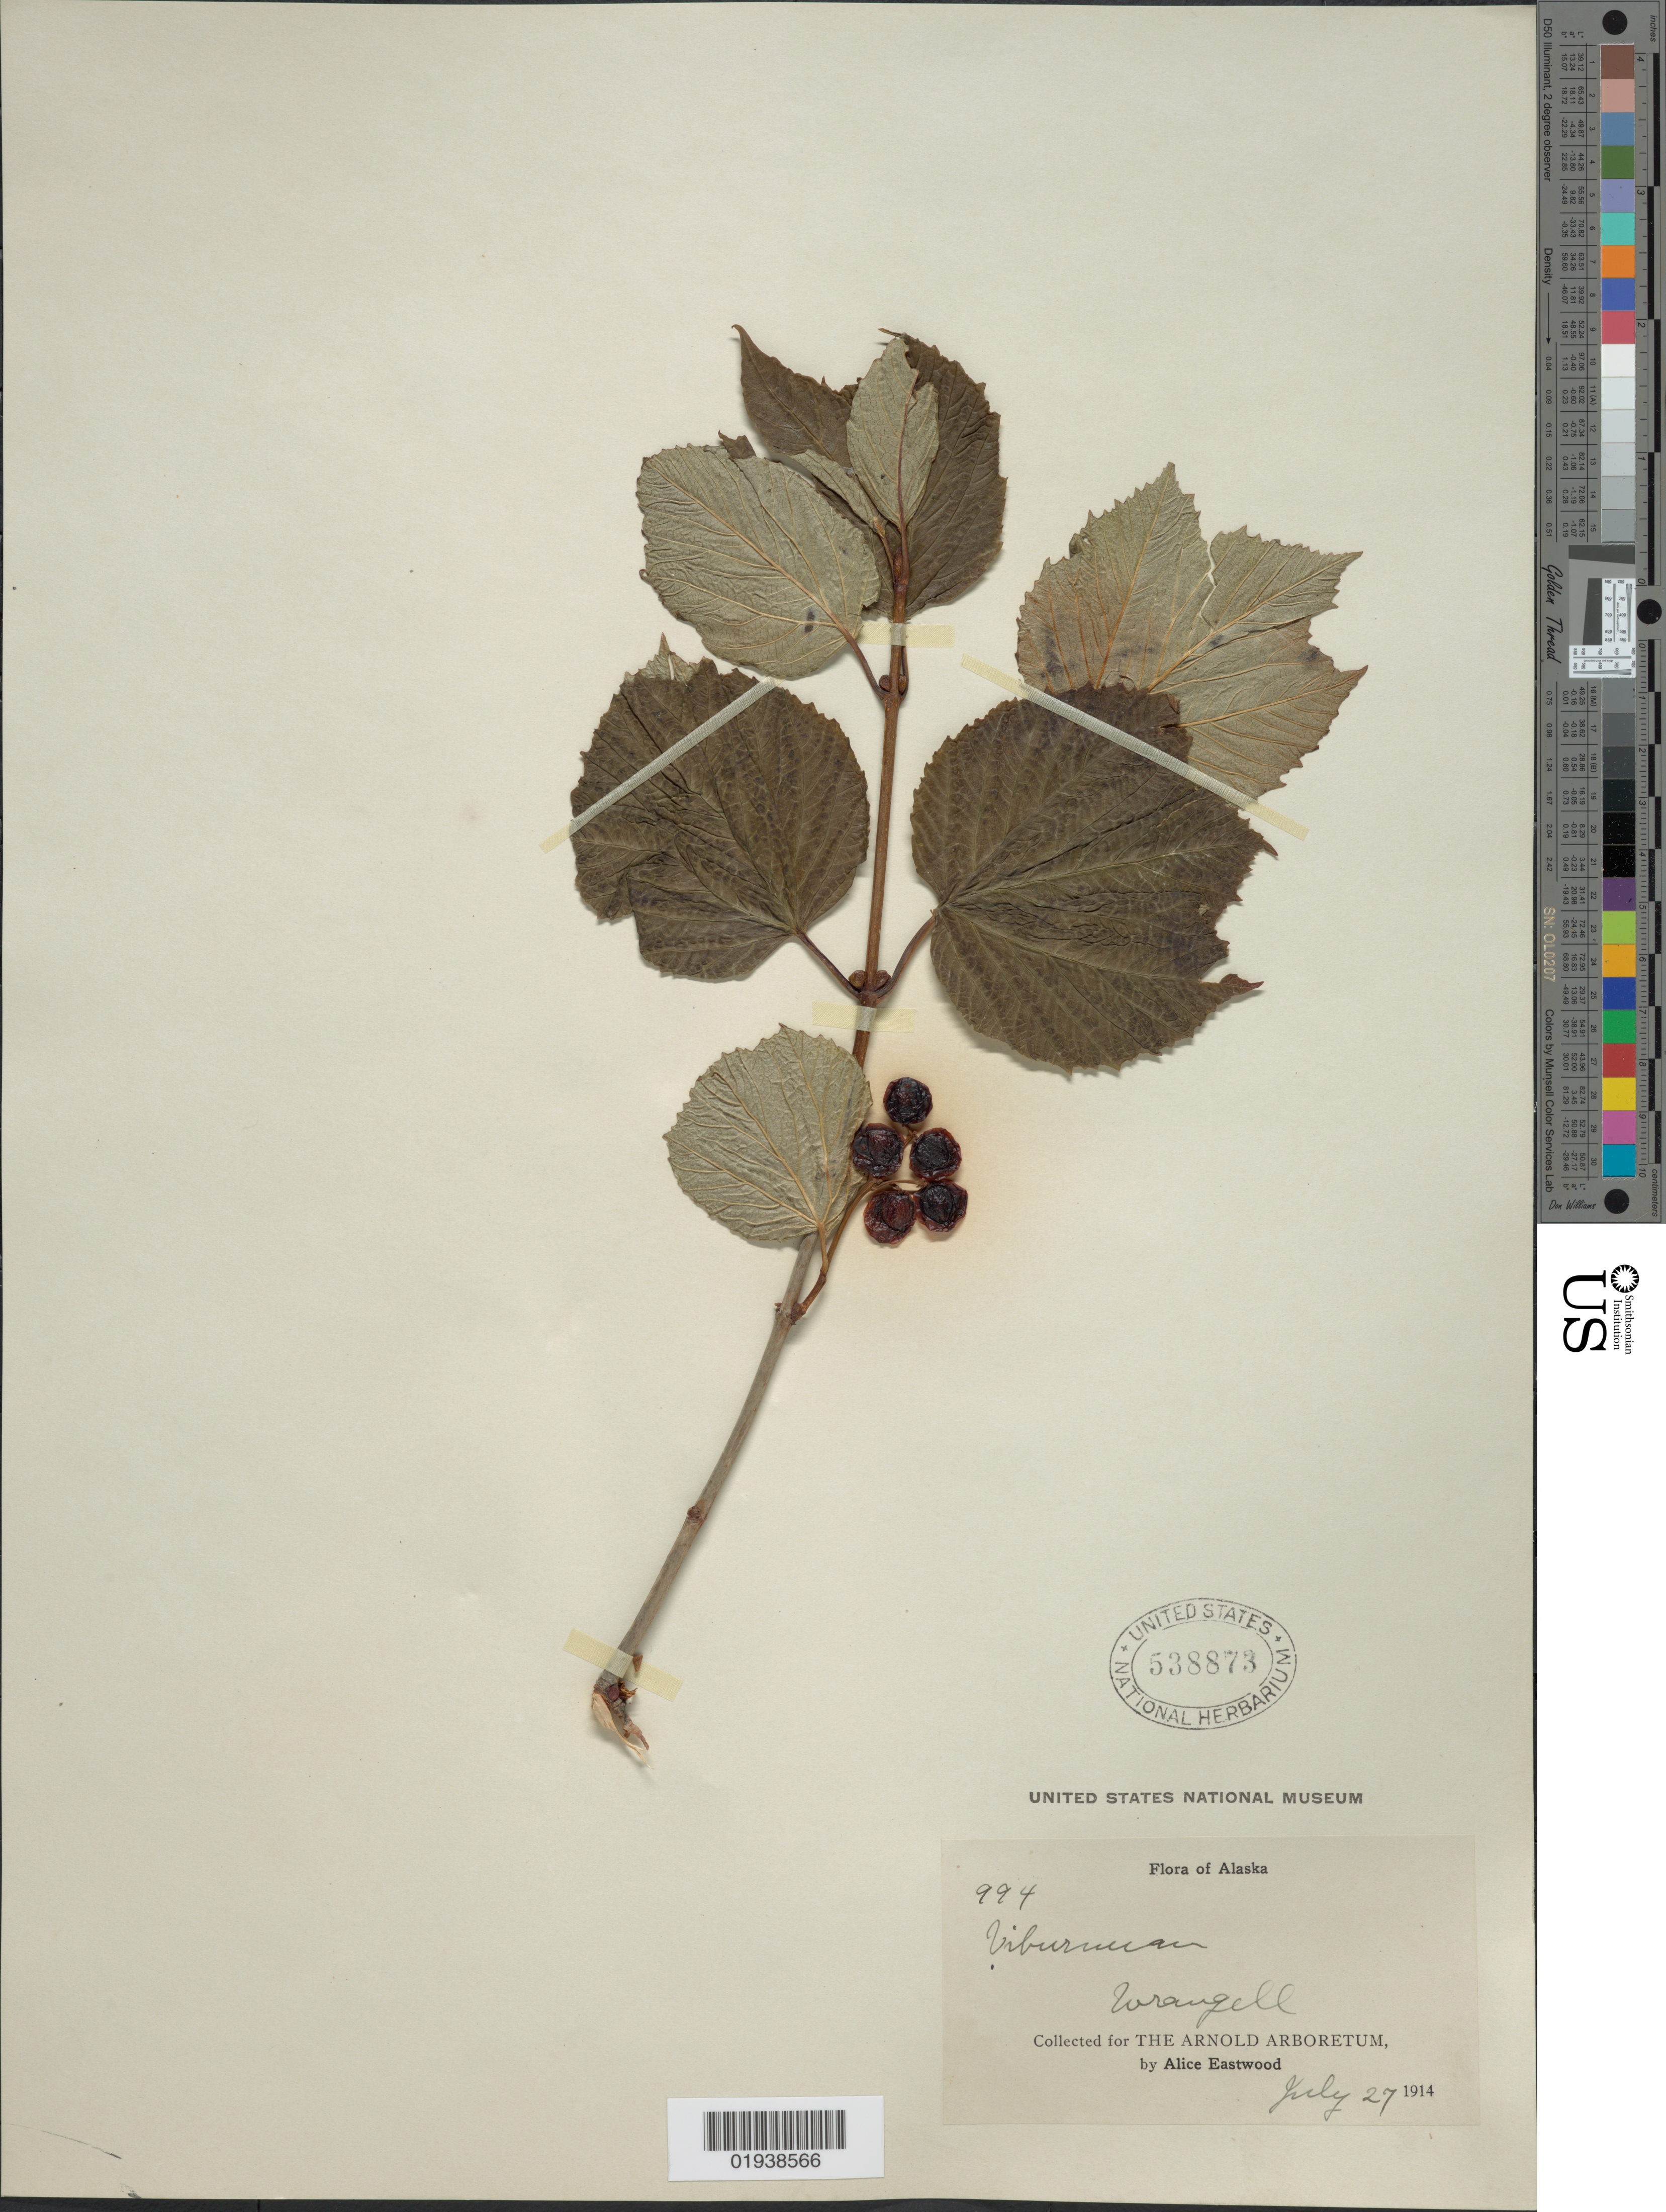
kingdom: Plantae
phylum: Tracheophyta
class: Magnoliopsida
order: Dipsacales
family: Viburnaceae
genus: Viburnum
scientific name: Viburnum edule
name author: (Michx.) Raf.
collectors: A. Eastwood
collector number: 994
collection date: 1914-07-27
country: United States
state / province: Alaska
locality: Wrangell.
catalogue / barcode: US 538873